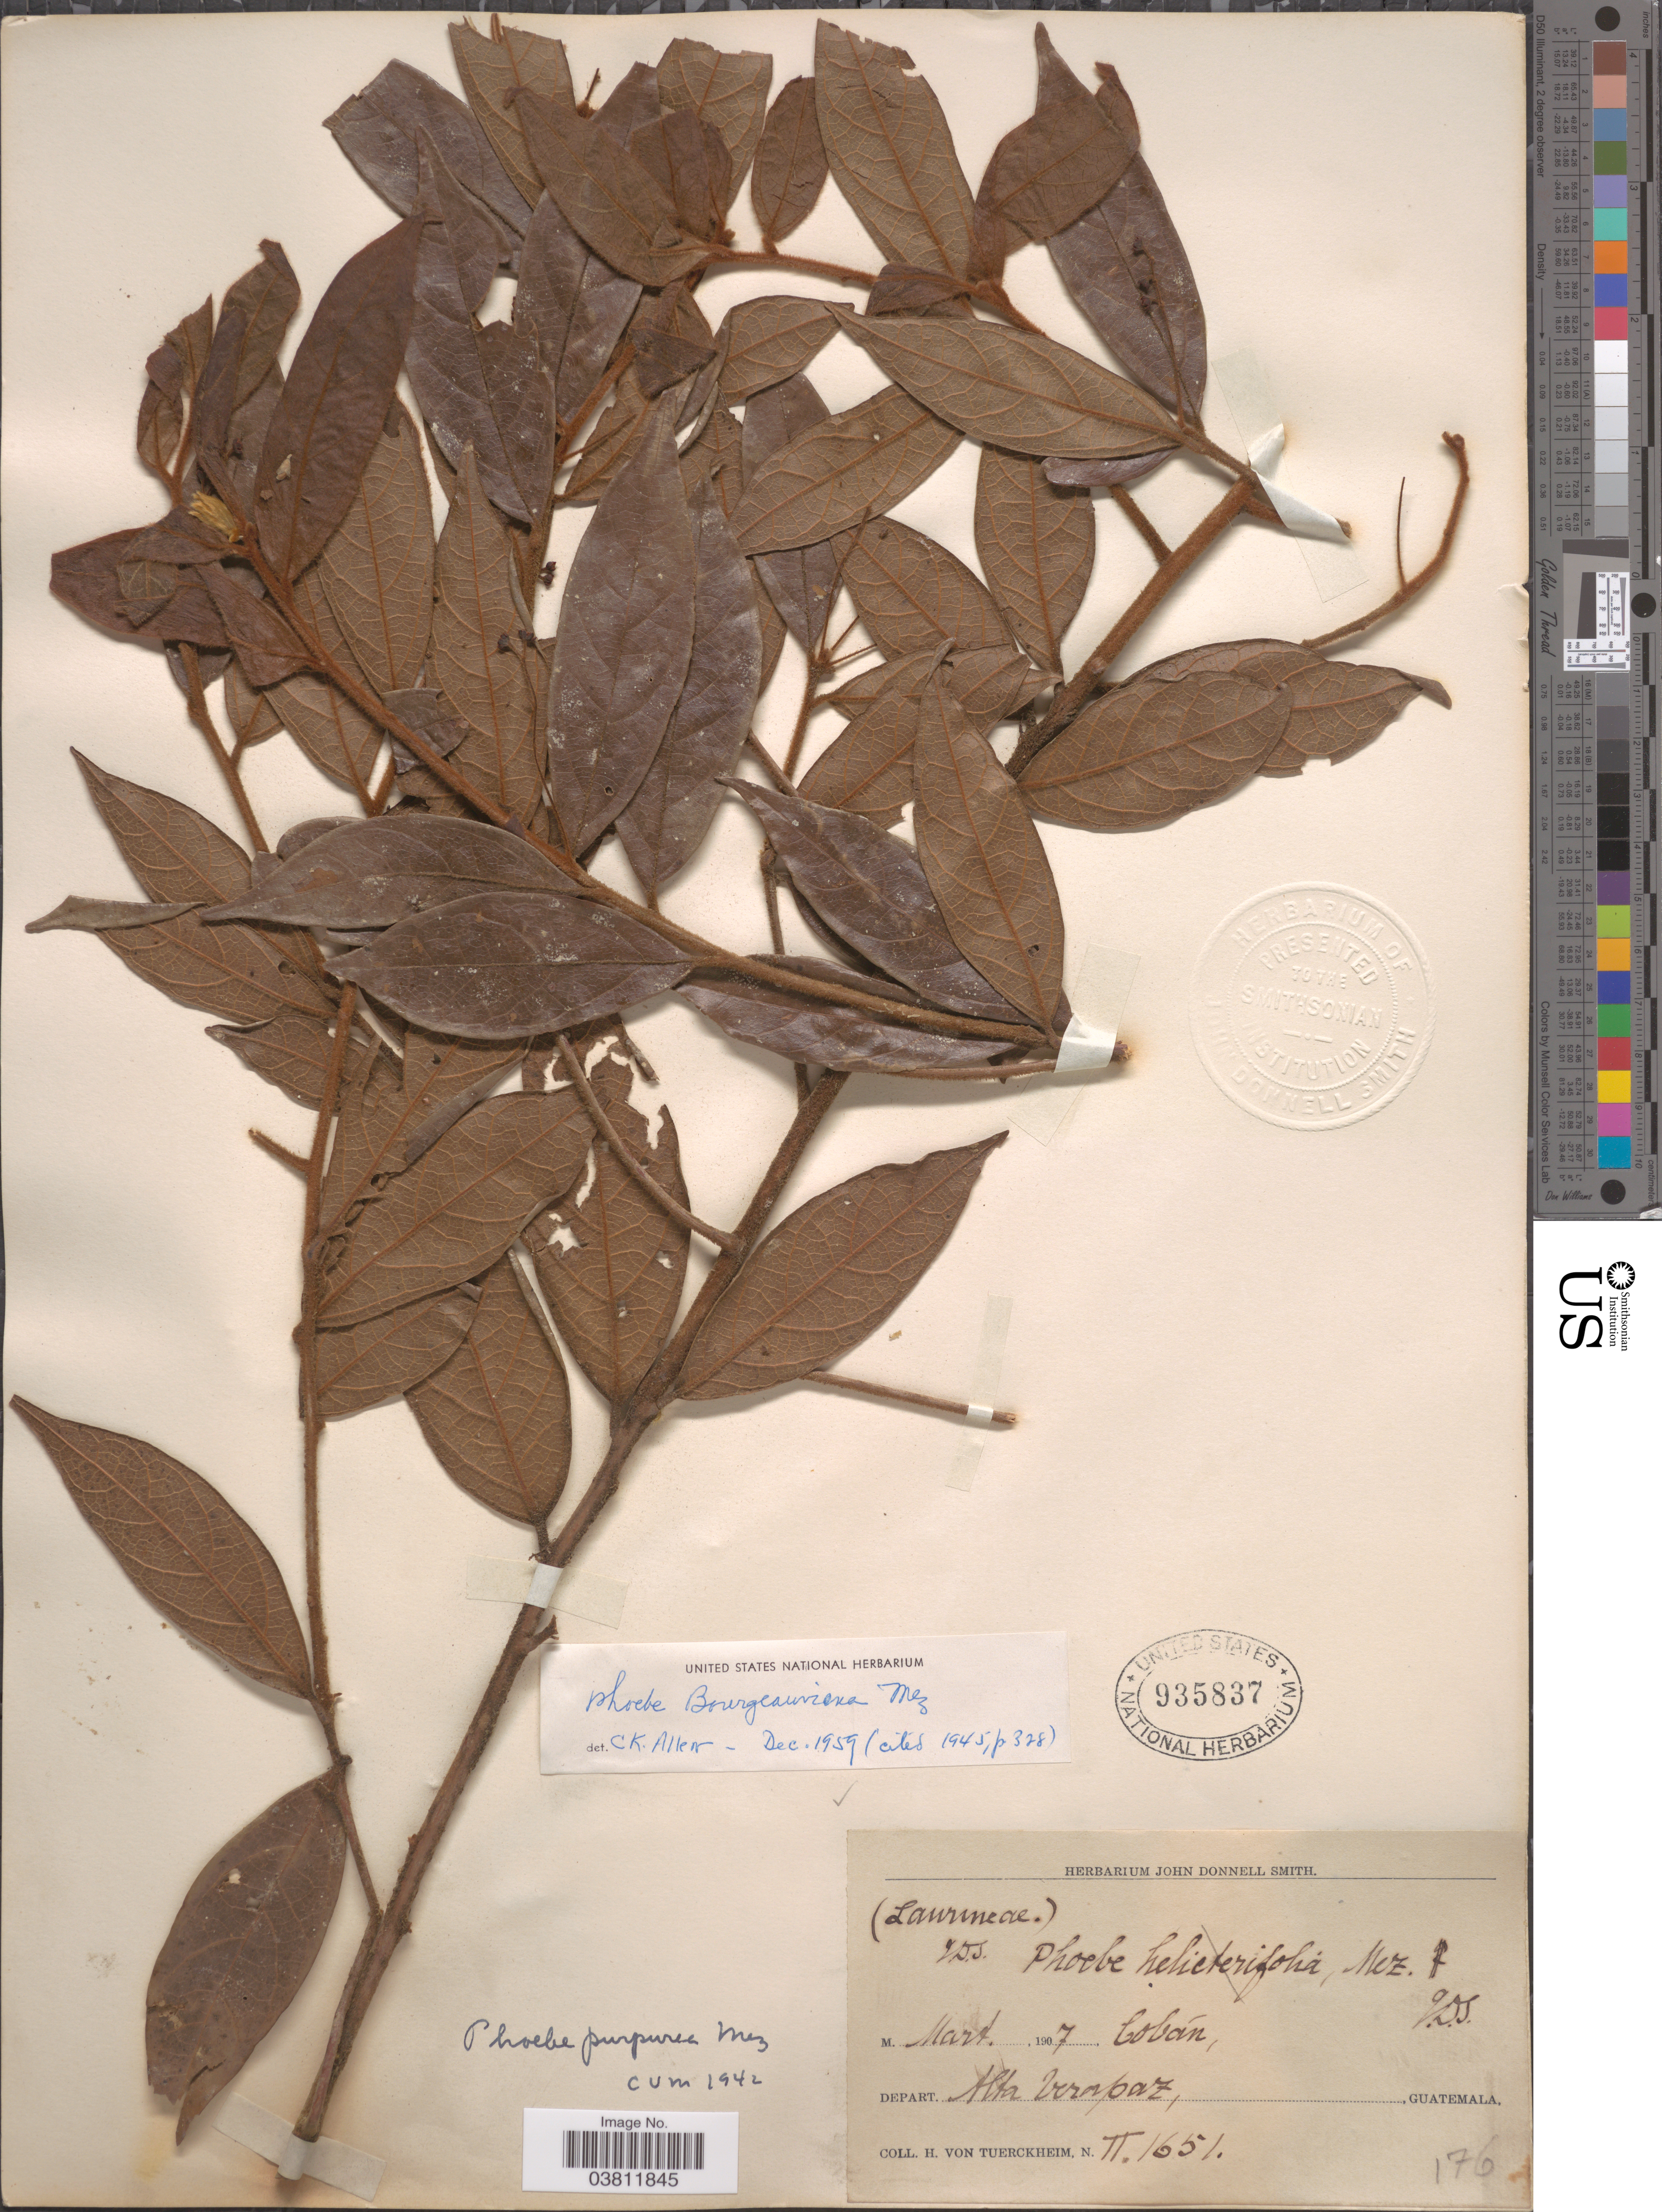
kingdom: Plantae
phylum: Tracheophyta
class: Magnoliopsida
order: Laurales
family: Lauraceae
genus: Phoebe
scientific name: Phoebe barbeyana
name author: Mez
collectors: H. von Türckheim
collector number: II1651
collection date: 1907-03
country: Guatemala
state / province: Alta Verapaz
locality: Cobán, Depart. Alta Verapaz.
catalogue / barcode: US 935837